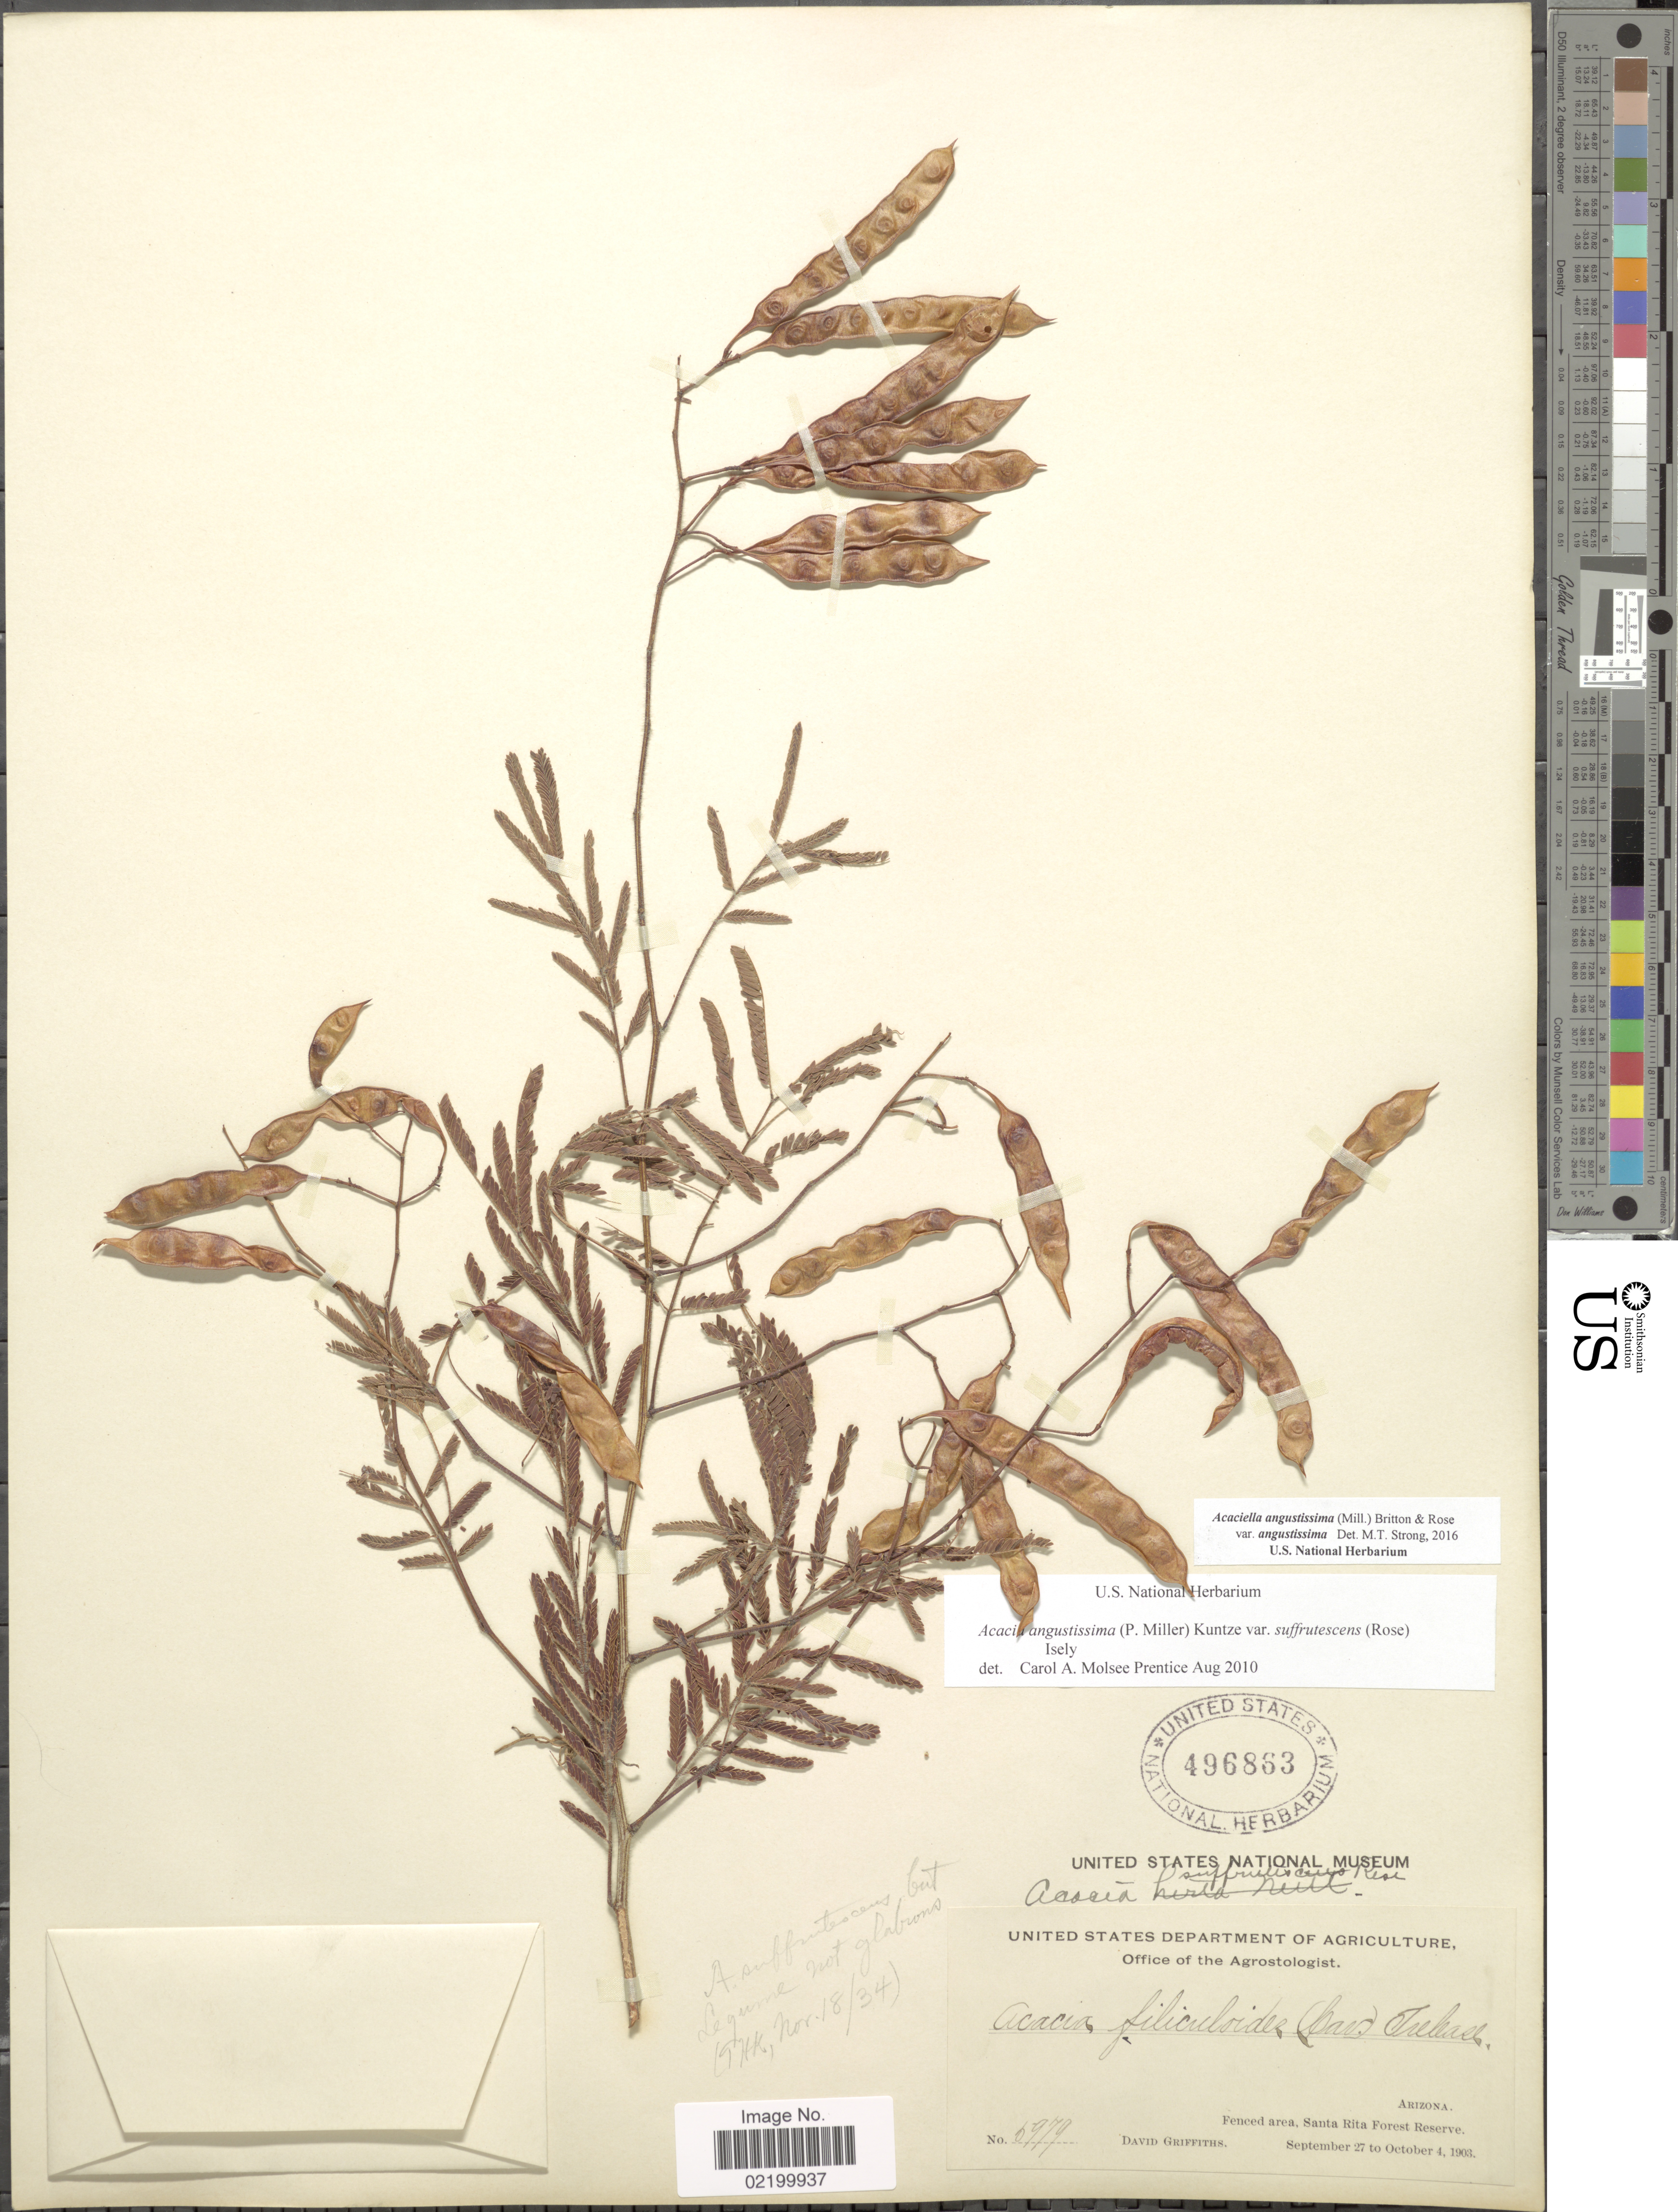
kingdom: Plantae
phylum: Tracheophyta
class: Magnoliopsida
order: Fabales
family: Fabaceae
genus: Acaciella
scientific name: Acaciella angustissima var. angustissima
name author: (Mill.) Britton & Rose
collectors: D. Griffiths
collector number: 6979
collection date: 1903-09-27/1903-10-04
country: United States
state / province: Arizona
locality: Fenced area, Santa Rita Forest Reserve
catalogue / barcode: US 496863